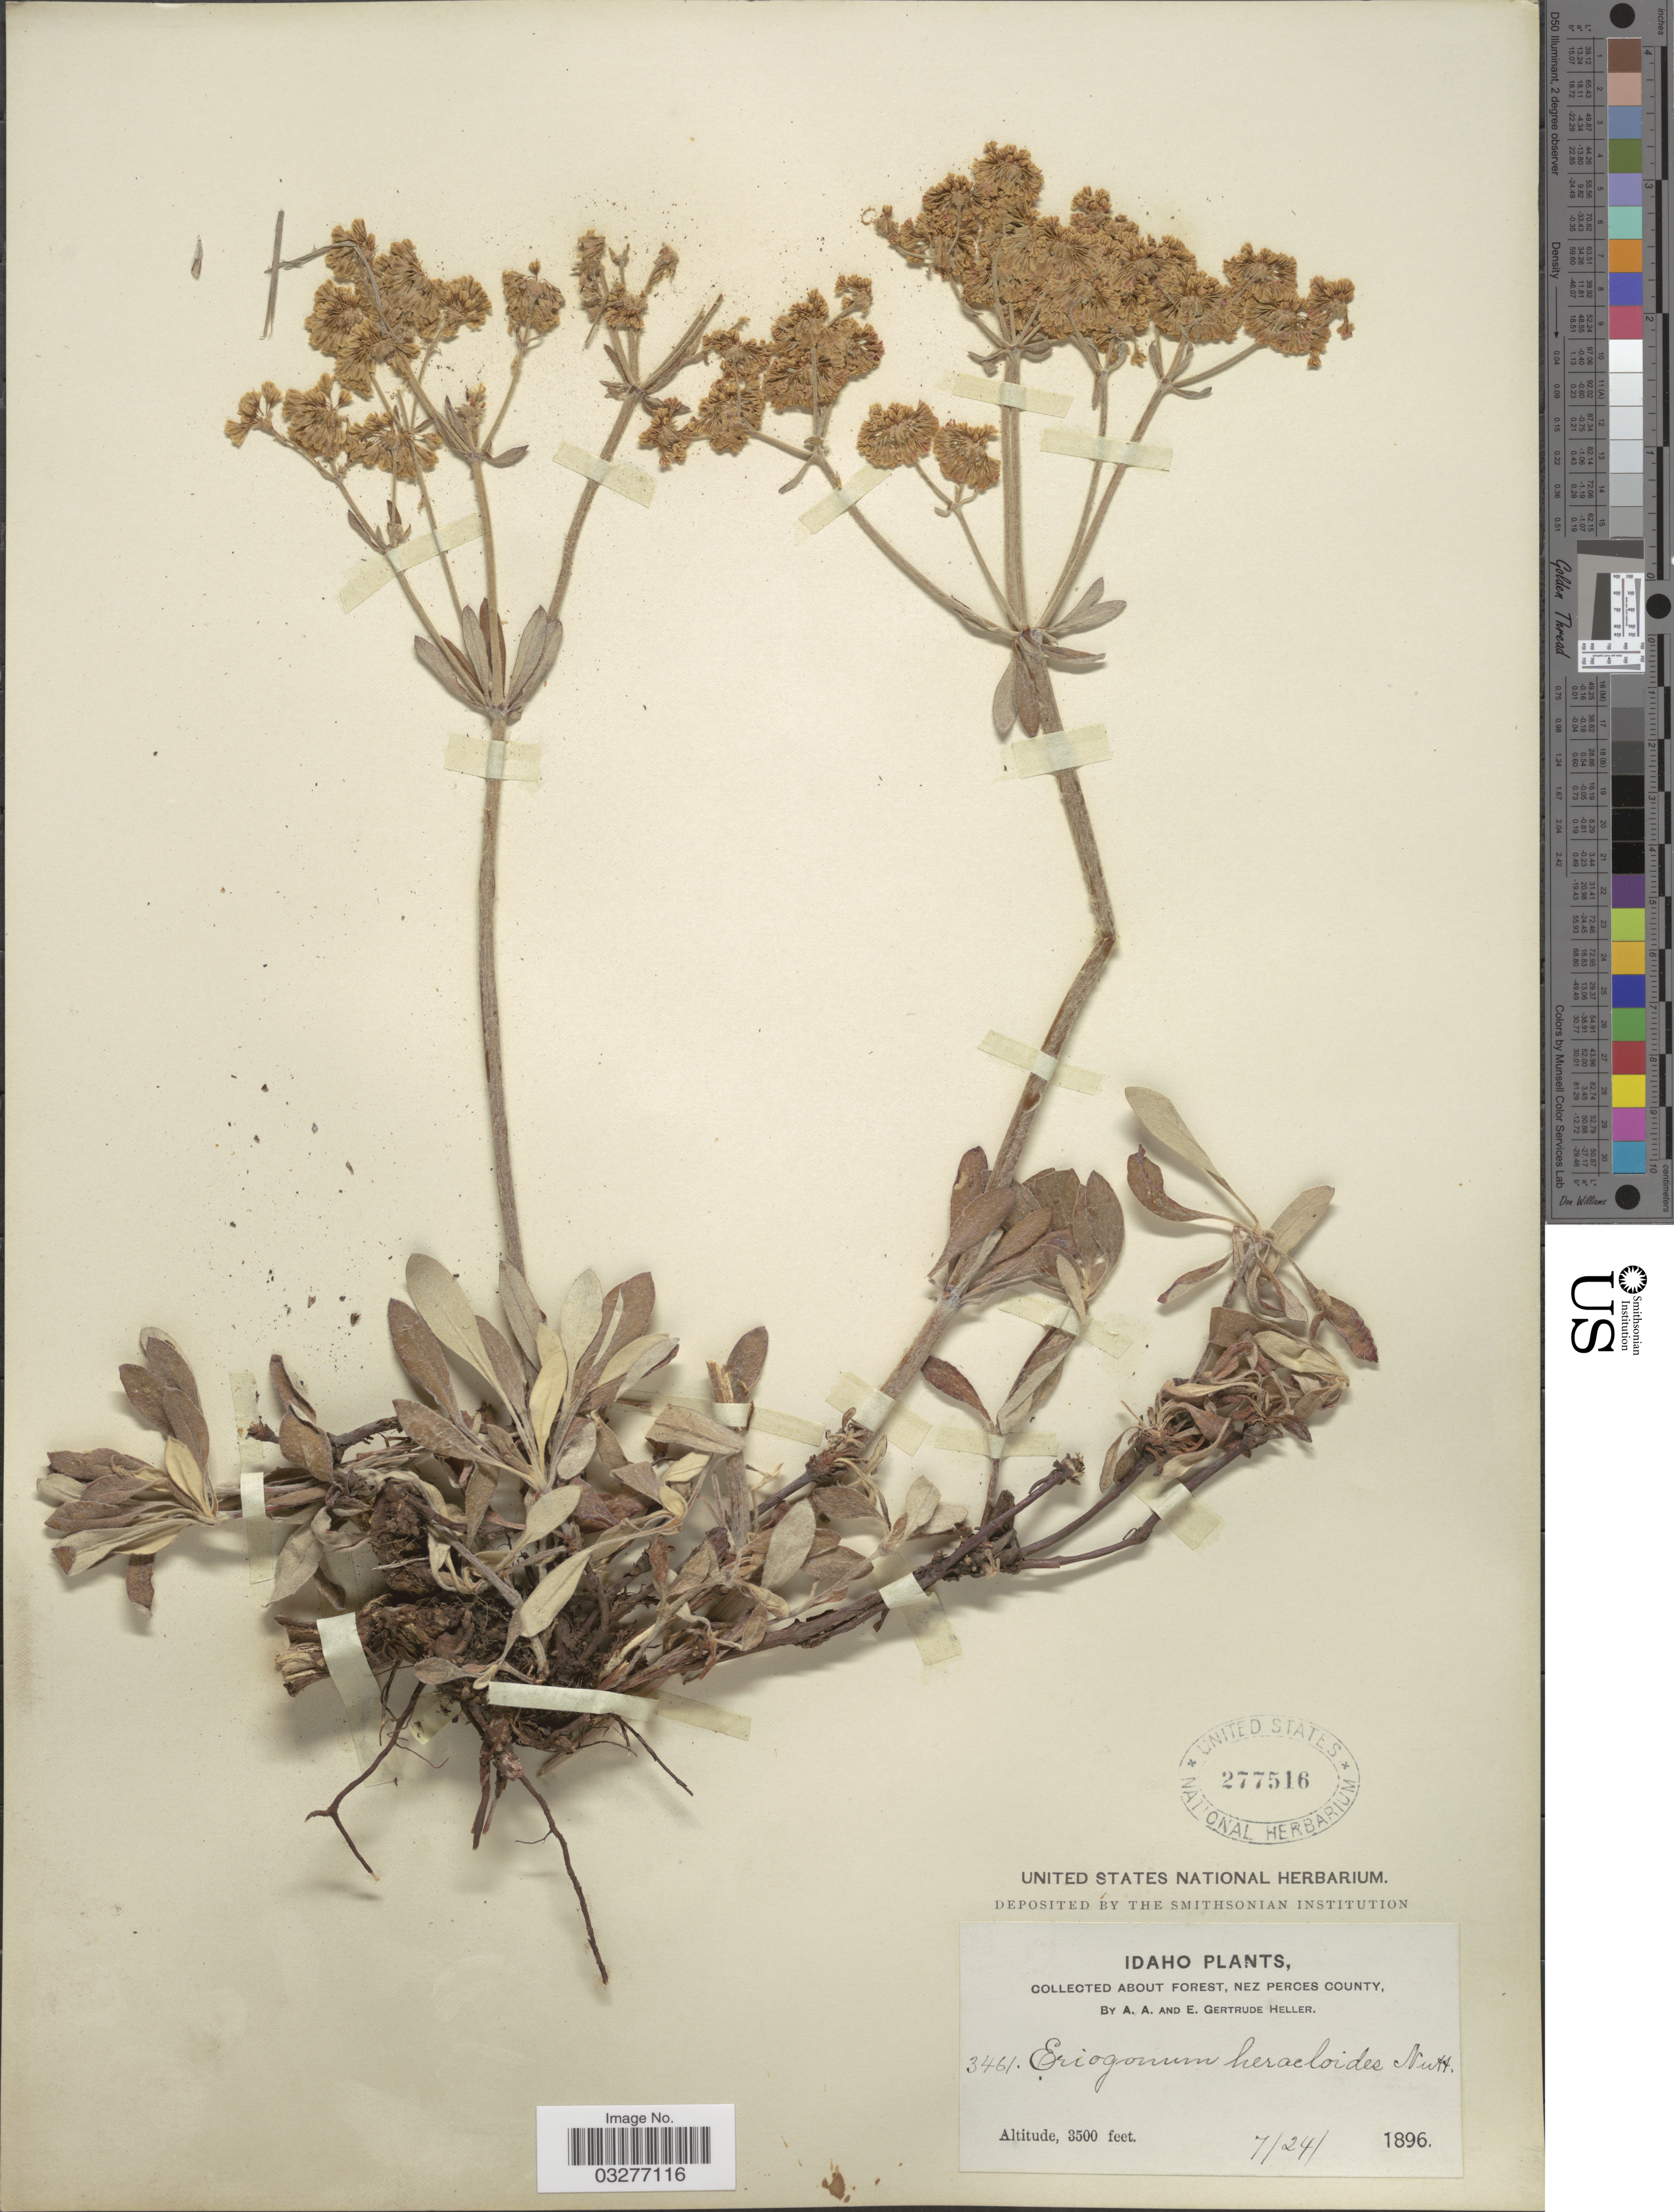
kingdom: Plantae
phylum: Tracheophyta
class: Magnoliopsida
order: Caryophyllales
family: Polygonaceae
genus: Eriogonum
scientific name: Eriogonum heracleoides var. heracleoides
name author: Nutt.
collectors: A. A. Heller & E. G. Heller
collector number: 3461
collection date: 1896-07-24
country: United States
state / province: Idaho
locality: About forest, Nez Perces County.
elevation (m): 1067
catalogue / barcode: US 277516